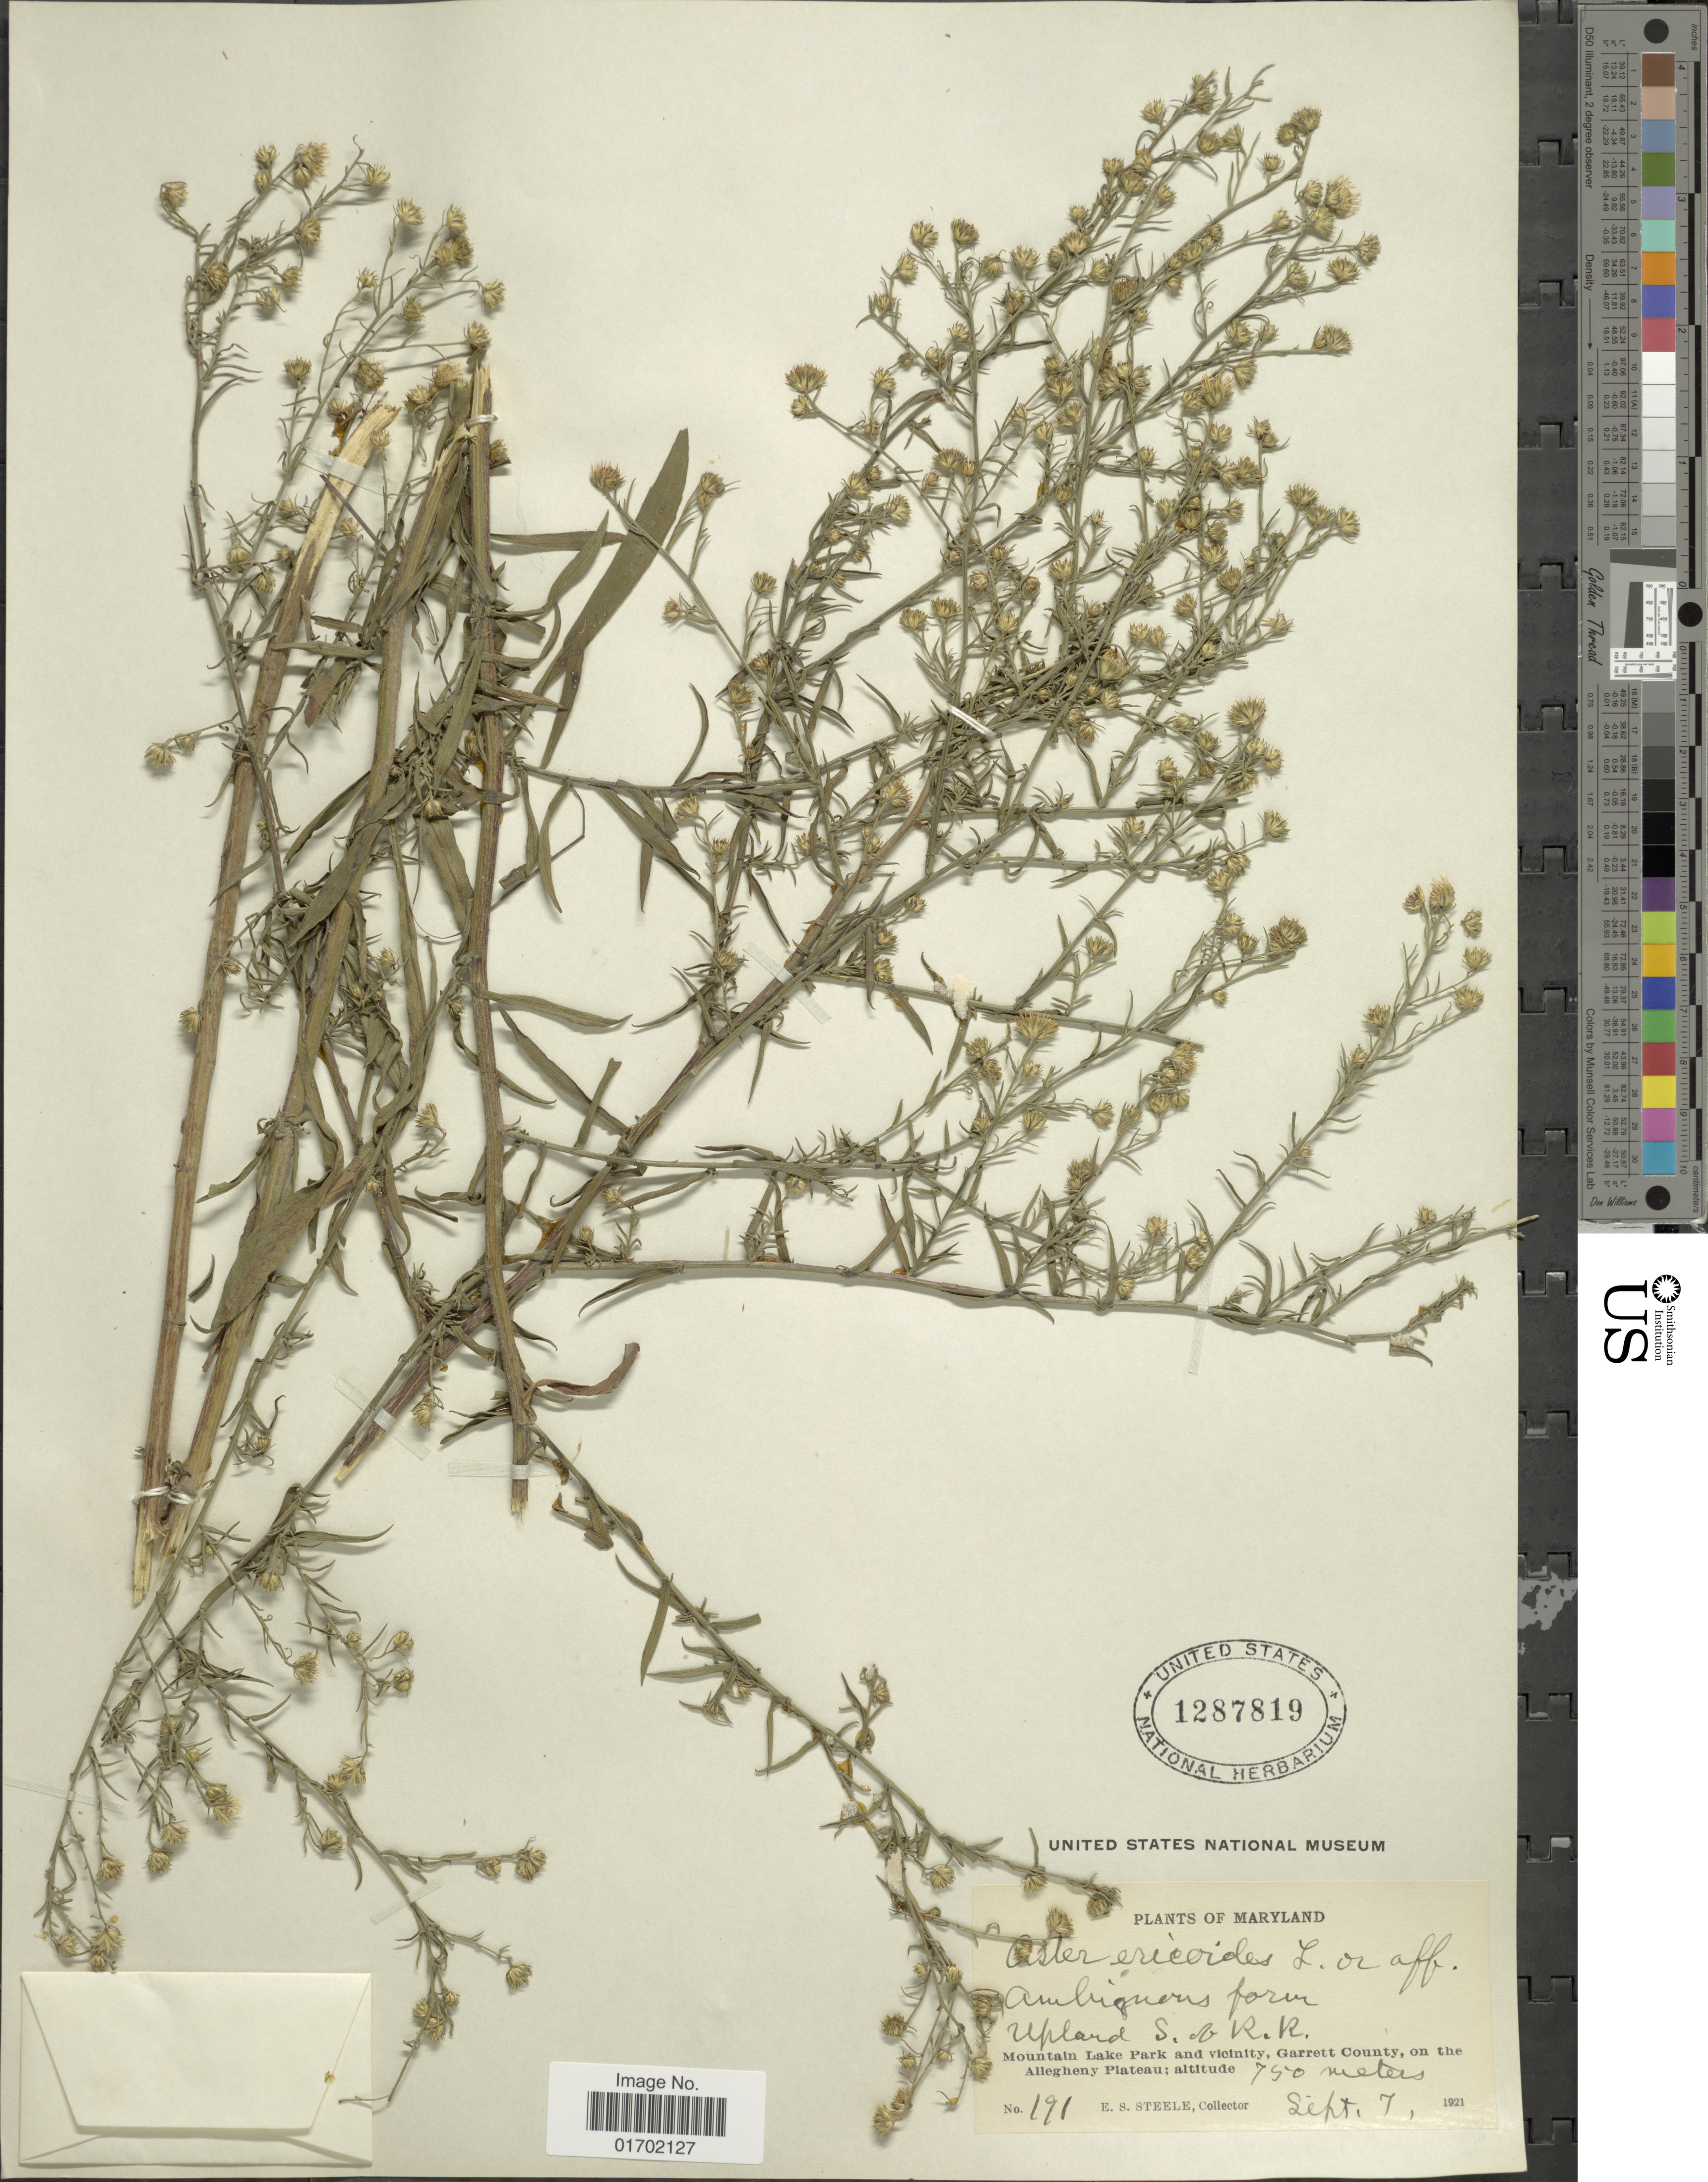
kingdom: Plantae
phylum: Tracheophyta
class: Magnoliopsida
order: Asterales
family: Asteraceae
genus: Symphyotrichum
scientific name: Symphyotrichum pilosum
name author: (Willd.) G.L. Nesom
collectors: E. Steele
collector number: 191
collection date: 1921-09-07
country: United States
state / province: Maryland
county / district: Garrett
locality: Upland S. of R. R., Mountain Lake Park and vicinity, Garrett County, on the Allegheny Plateau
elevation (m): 750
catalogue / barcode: US 1287819